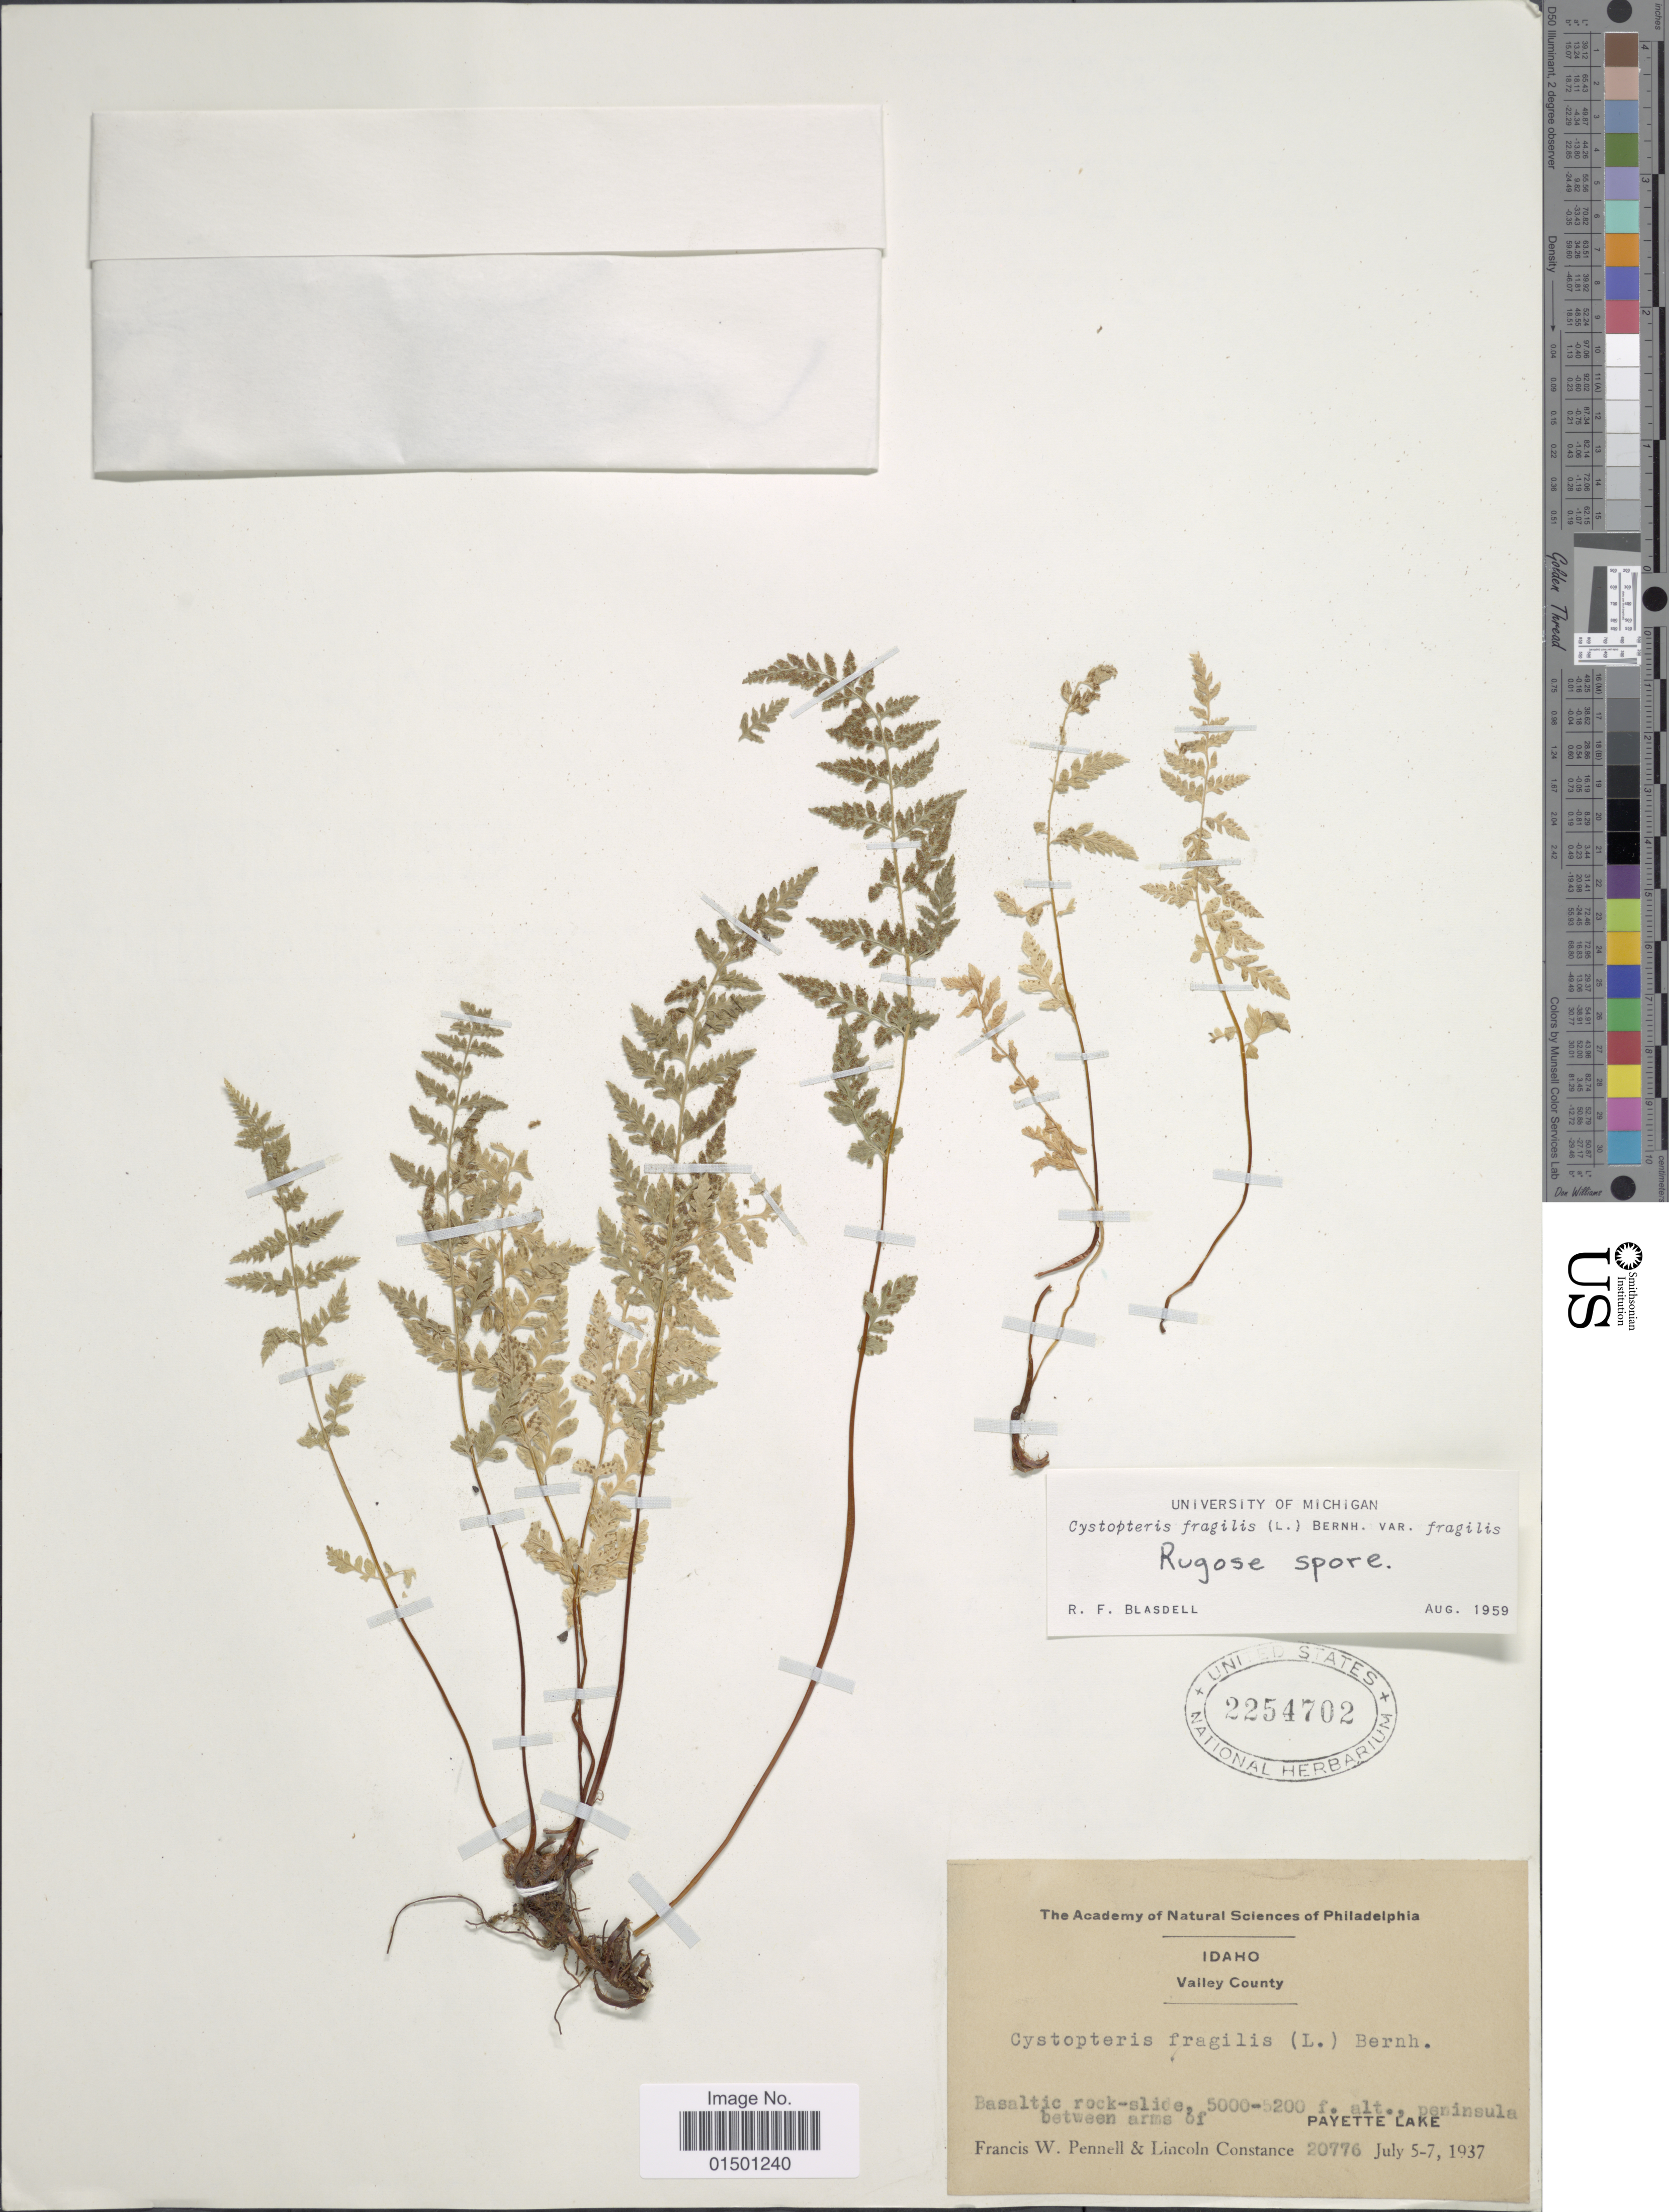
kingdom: Plantae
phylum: Tracheophyta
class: Polypodiopsida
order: Polypodiales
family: Cystopteridaceae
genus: Cystopteris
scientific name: Cystopteris fragilis var. dickieana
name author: B. Boivin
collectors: F. W. Pennell & L. Constance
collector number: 20776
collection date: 1937-07-05/1937-07-07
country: United States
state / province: Idaho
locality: Valley County, peninsula between arms of Payette Lake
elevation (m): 1524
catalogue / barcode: US 2254702